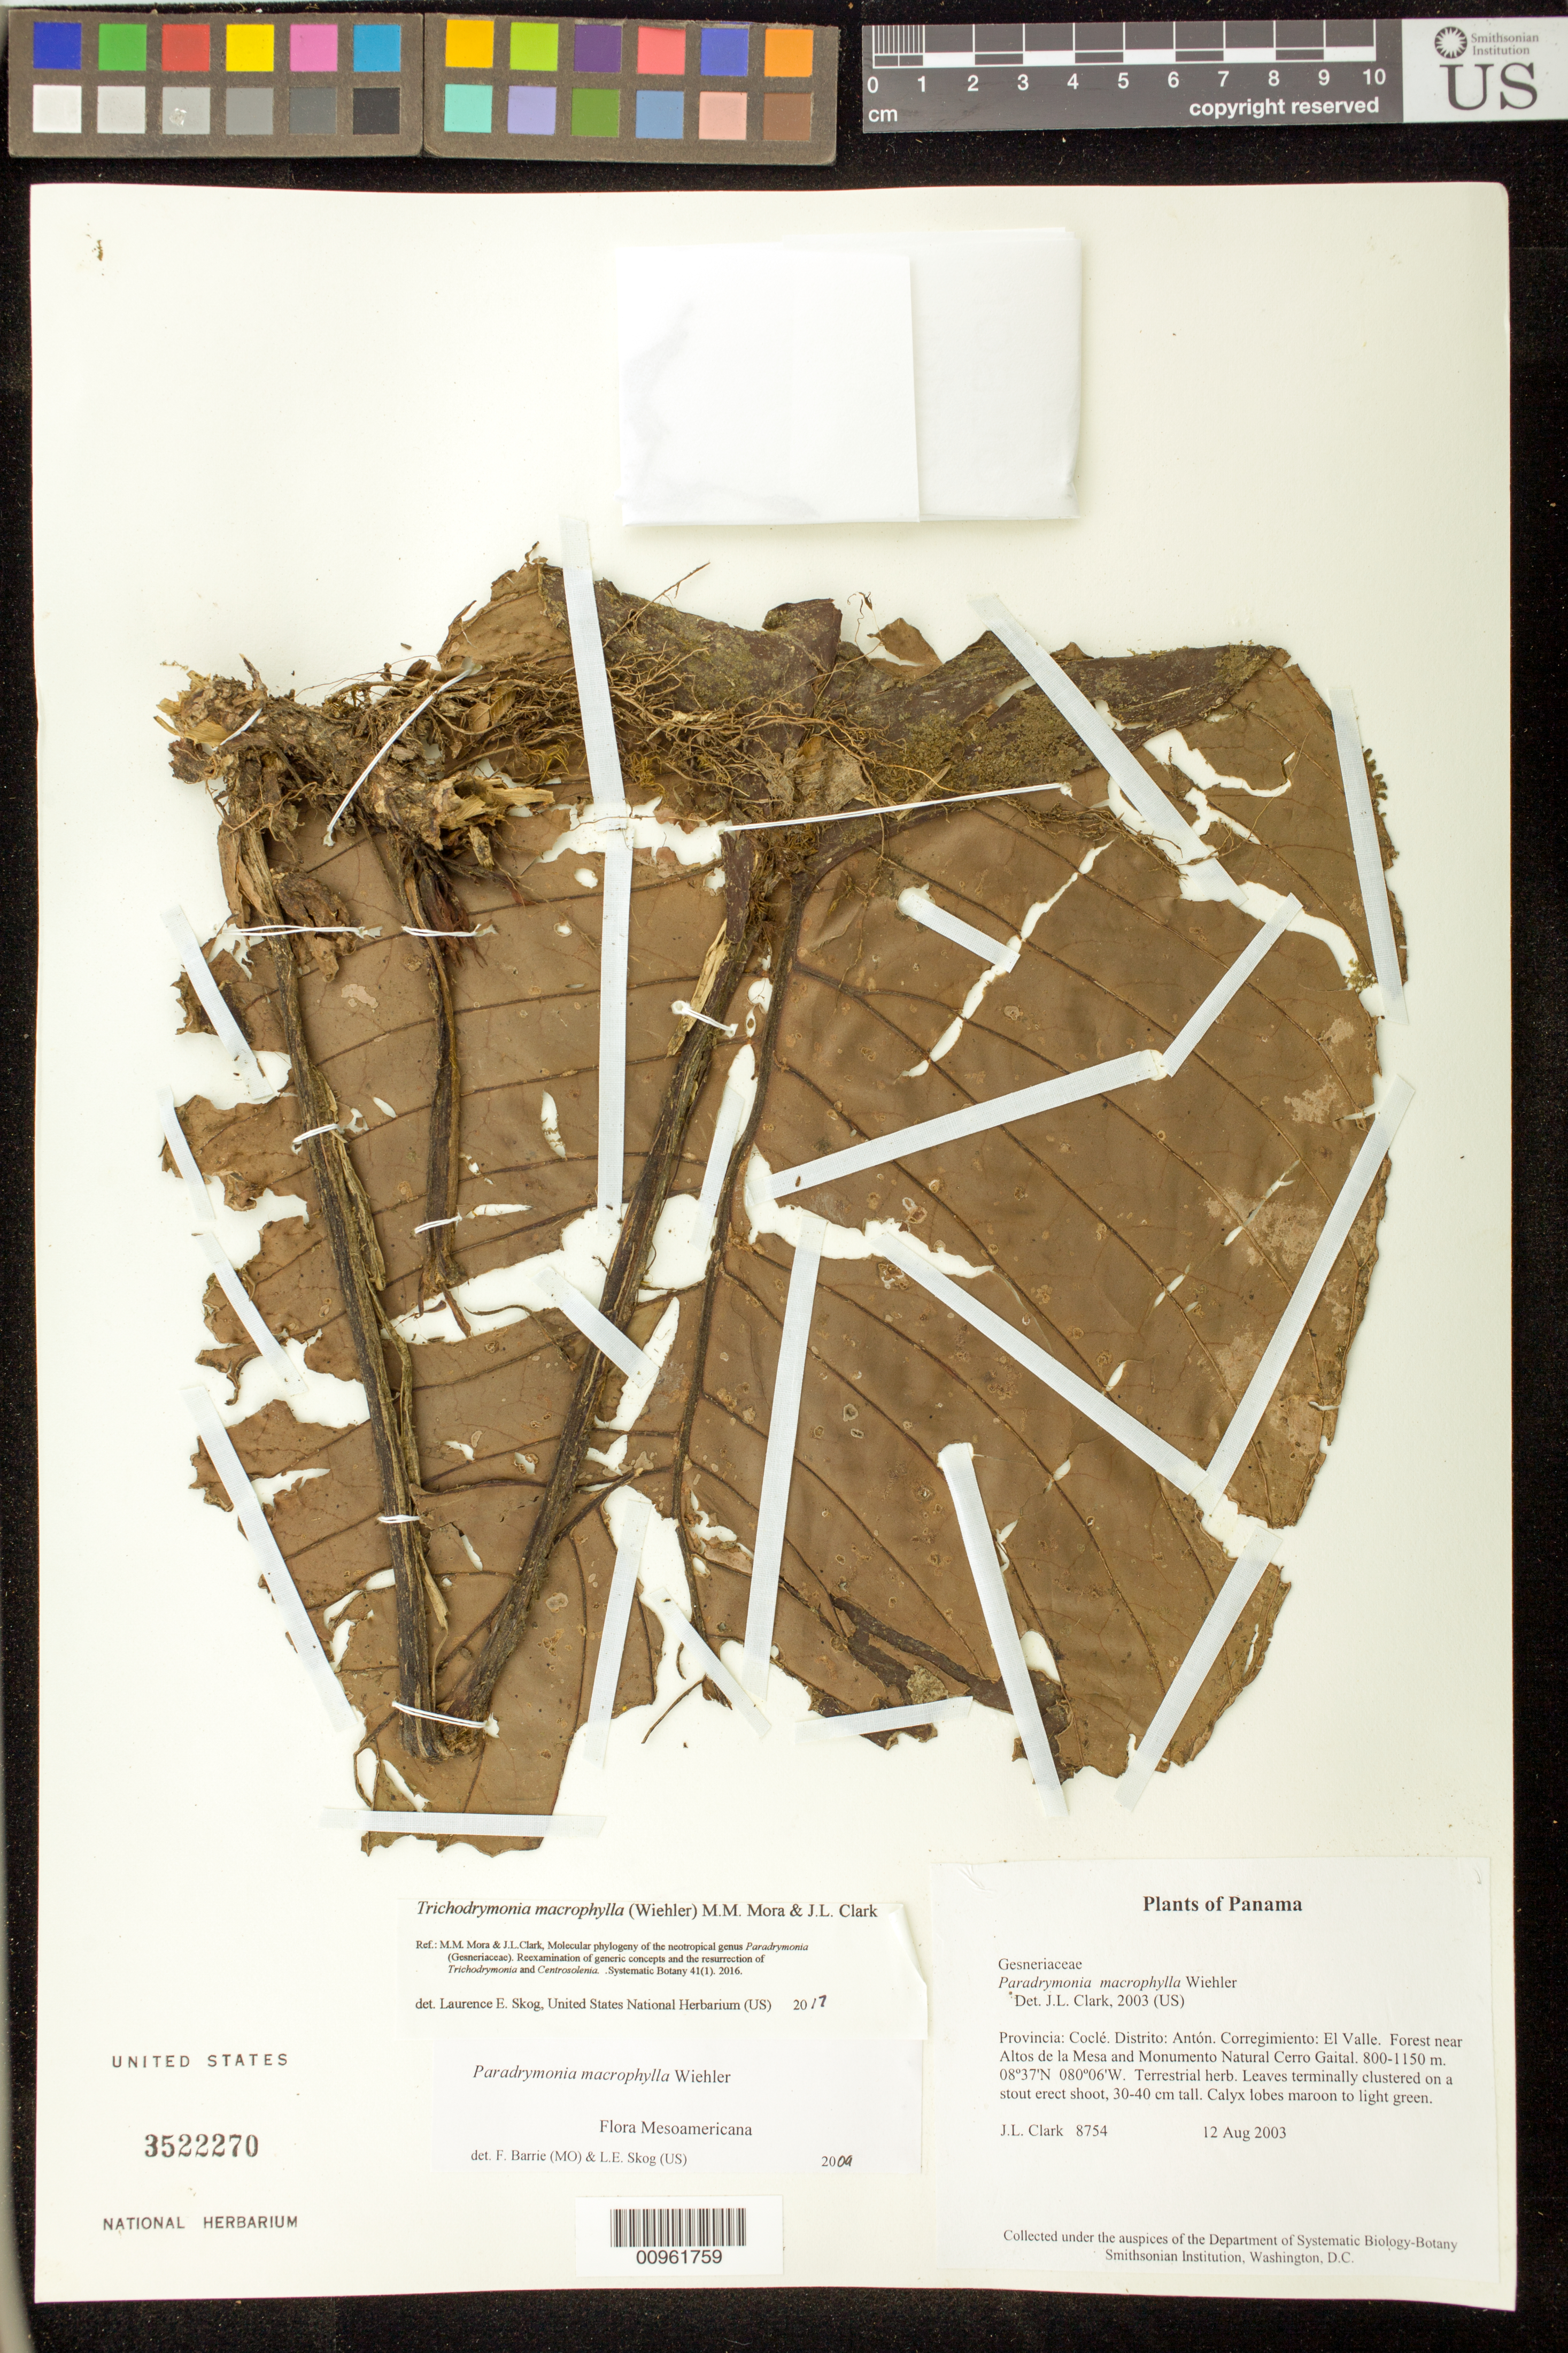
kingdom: Plantae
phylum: Tracheophyta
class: Magnoliopsida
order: Lamiales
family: Gesneriaceae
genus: Trichodrymonia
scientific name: Trichodrymonia macrophylla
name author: (Wiehler) M.M. Mora & J.L. Clark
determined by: Skog, Laurence E.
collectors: J. L. Clark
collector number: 8754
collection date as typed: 12 Aug 2003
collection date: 2003-08-12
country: Panama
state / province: Coclé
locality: Antón. Corregimiento: El Valle. Forest near Altos de la Mesa and Monumento Natural Cerro Gaital.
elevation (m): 800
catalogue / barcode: US 3522270